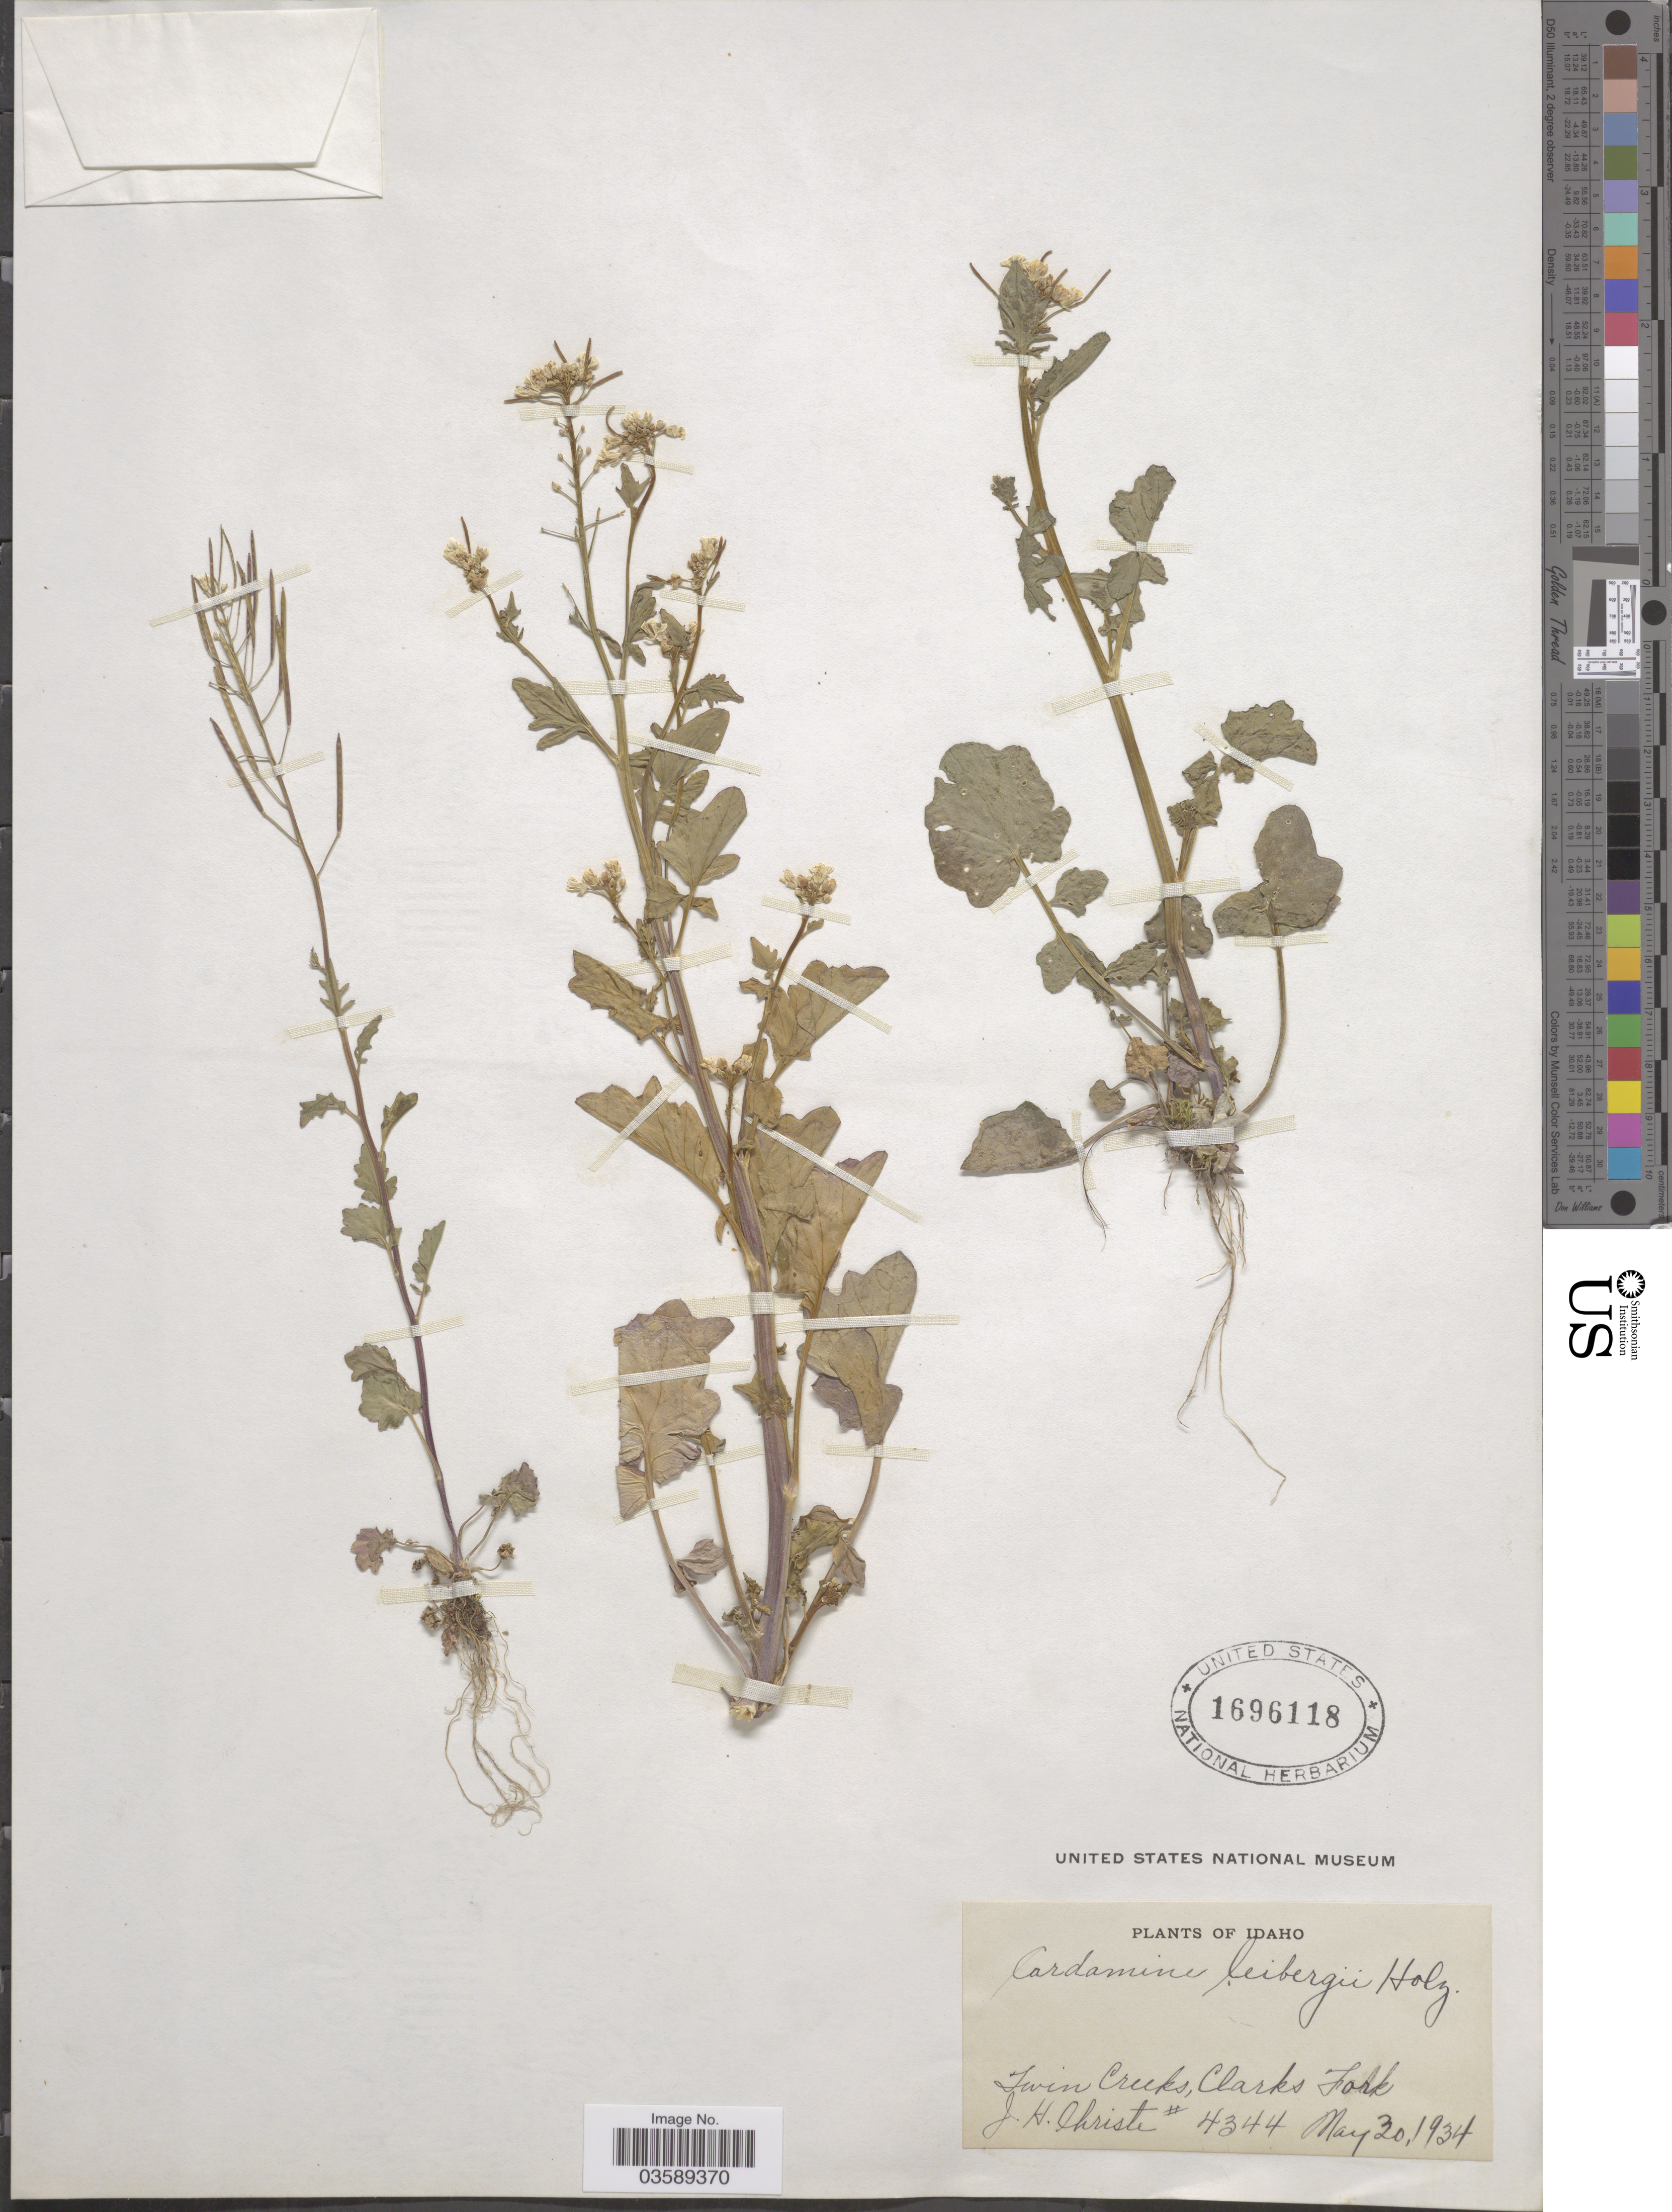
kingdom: Plantae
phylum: Tracheophyta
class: Magnoliopsida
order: Brassicales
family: Brassicaceae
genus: Cardamine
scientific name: Cardamine leibergii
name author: Holz.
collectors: J. H. Christ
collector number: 4344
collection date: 1934-05-30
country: United States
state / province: Idaho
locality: Twin Creeks, Clarks Fork.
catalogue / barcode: US 1696118